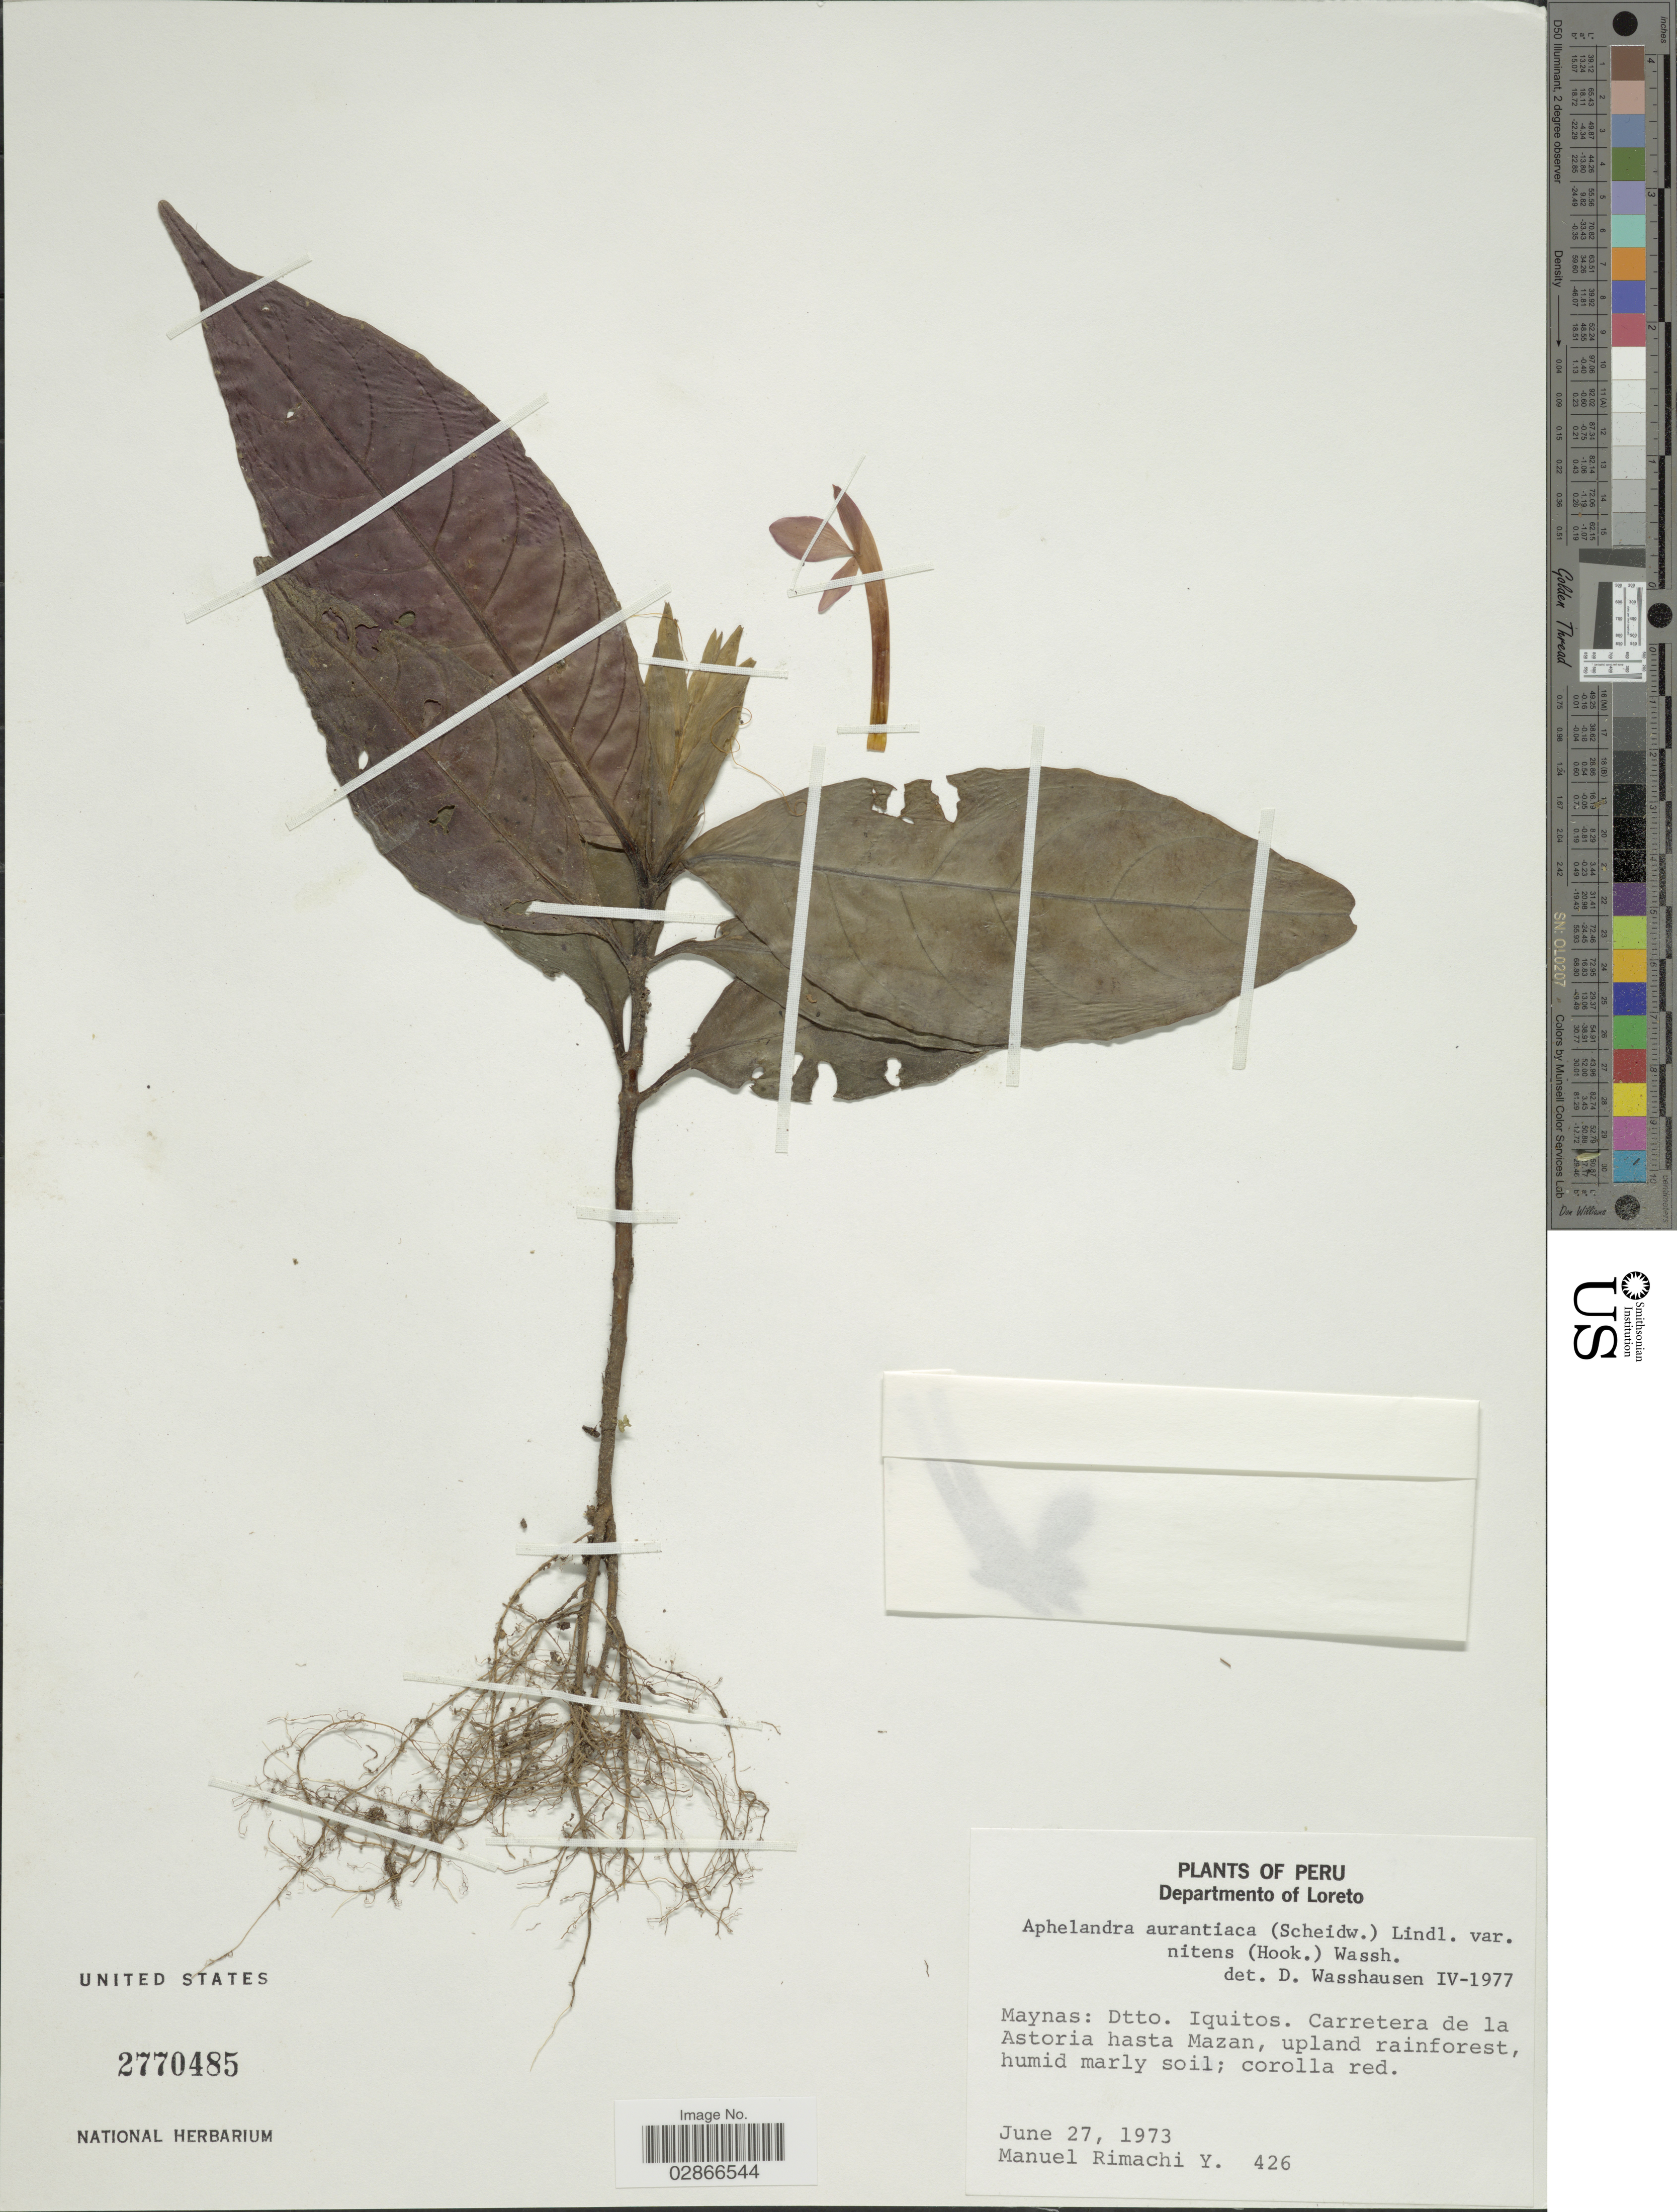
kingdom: Plantae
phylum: Tracheophyta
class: Magnoliopsida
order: Lamiales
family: Acanthaceae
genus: Aphelandra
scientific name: Aphelandra aurantiaca var. nitens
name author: (Hook.) Wassh.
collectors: M. Rimachi Y.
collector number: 426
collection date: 1973-06-27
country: Peru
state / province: Loreto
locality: Departmento of Loreto. Maynas: Dtto. Iquitos. Carretera de la Astoria hasta Mazan.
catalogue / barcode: US 2770485